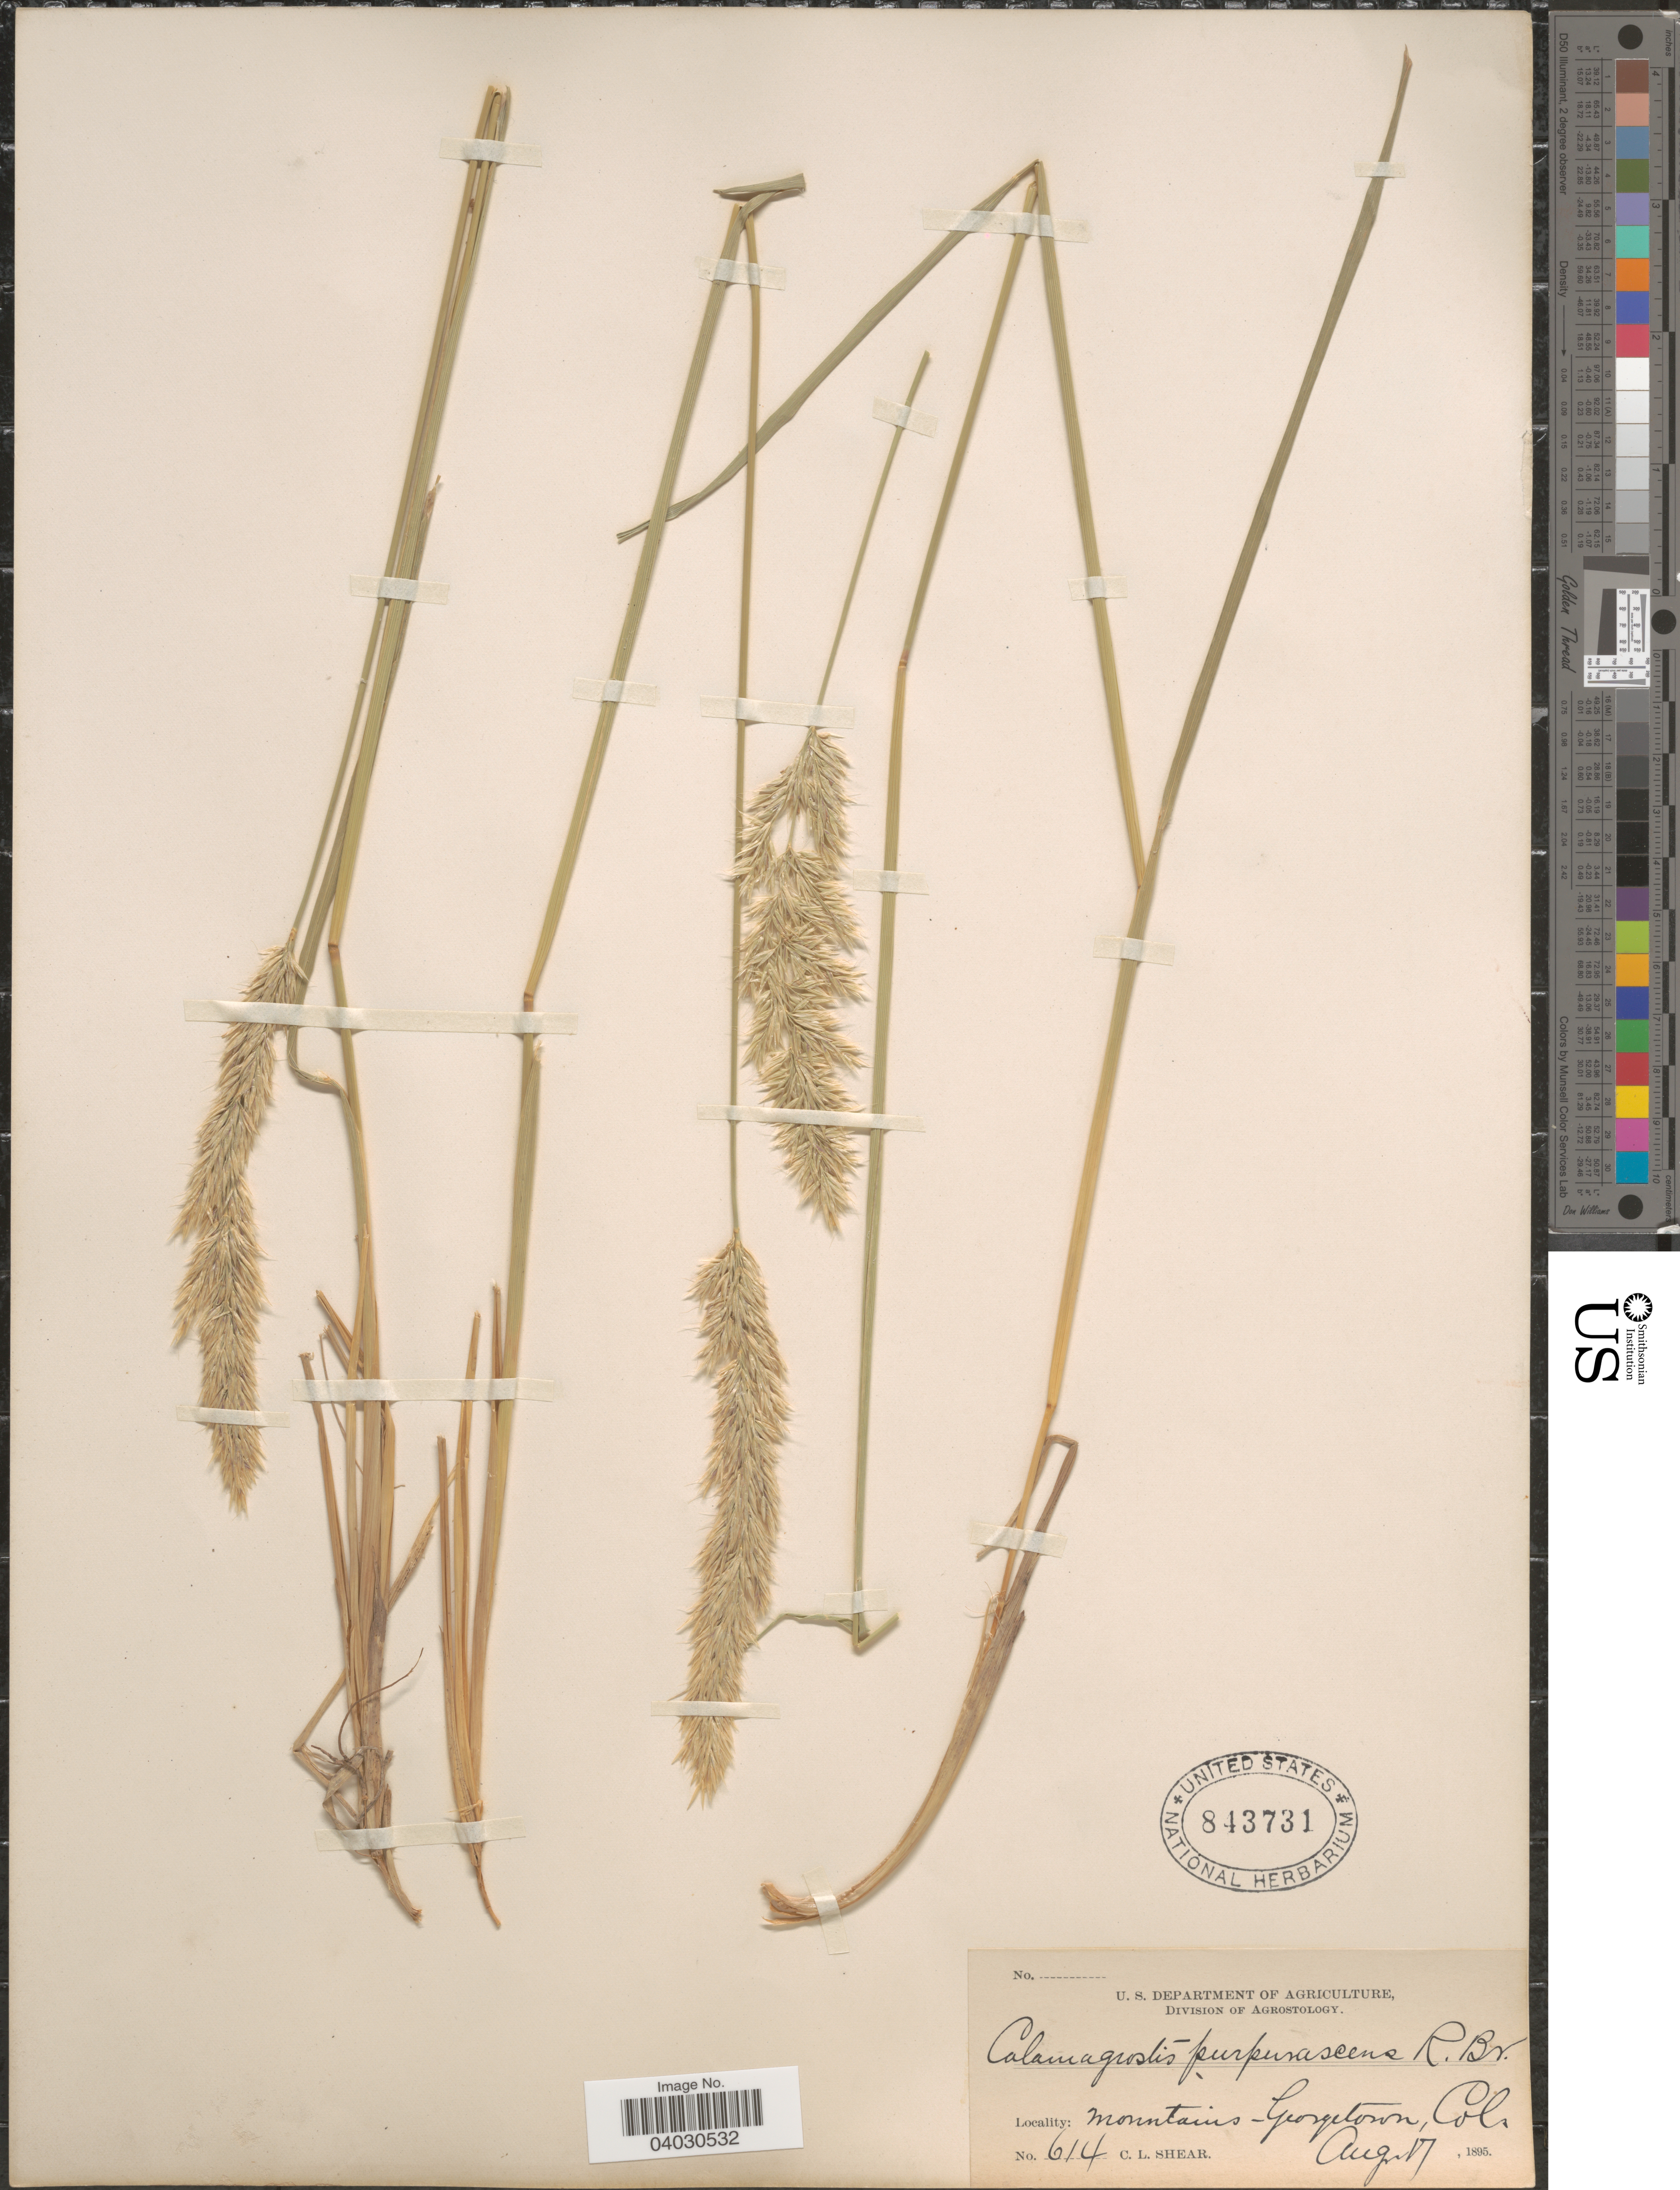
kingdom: Plantae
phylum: Tracheophyta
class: Liliopsida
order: Poales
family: Poaceae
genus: Calamagrostis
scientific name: Calamagrostis purpurascens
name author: R. Br.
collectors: C. L. Shear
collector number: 614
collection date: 1895-08-17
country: United States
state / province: Colorado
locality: Mountains - Georgetown.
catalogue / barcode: US 843731